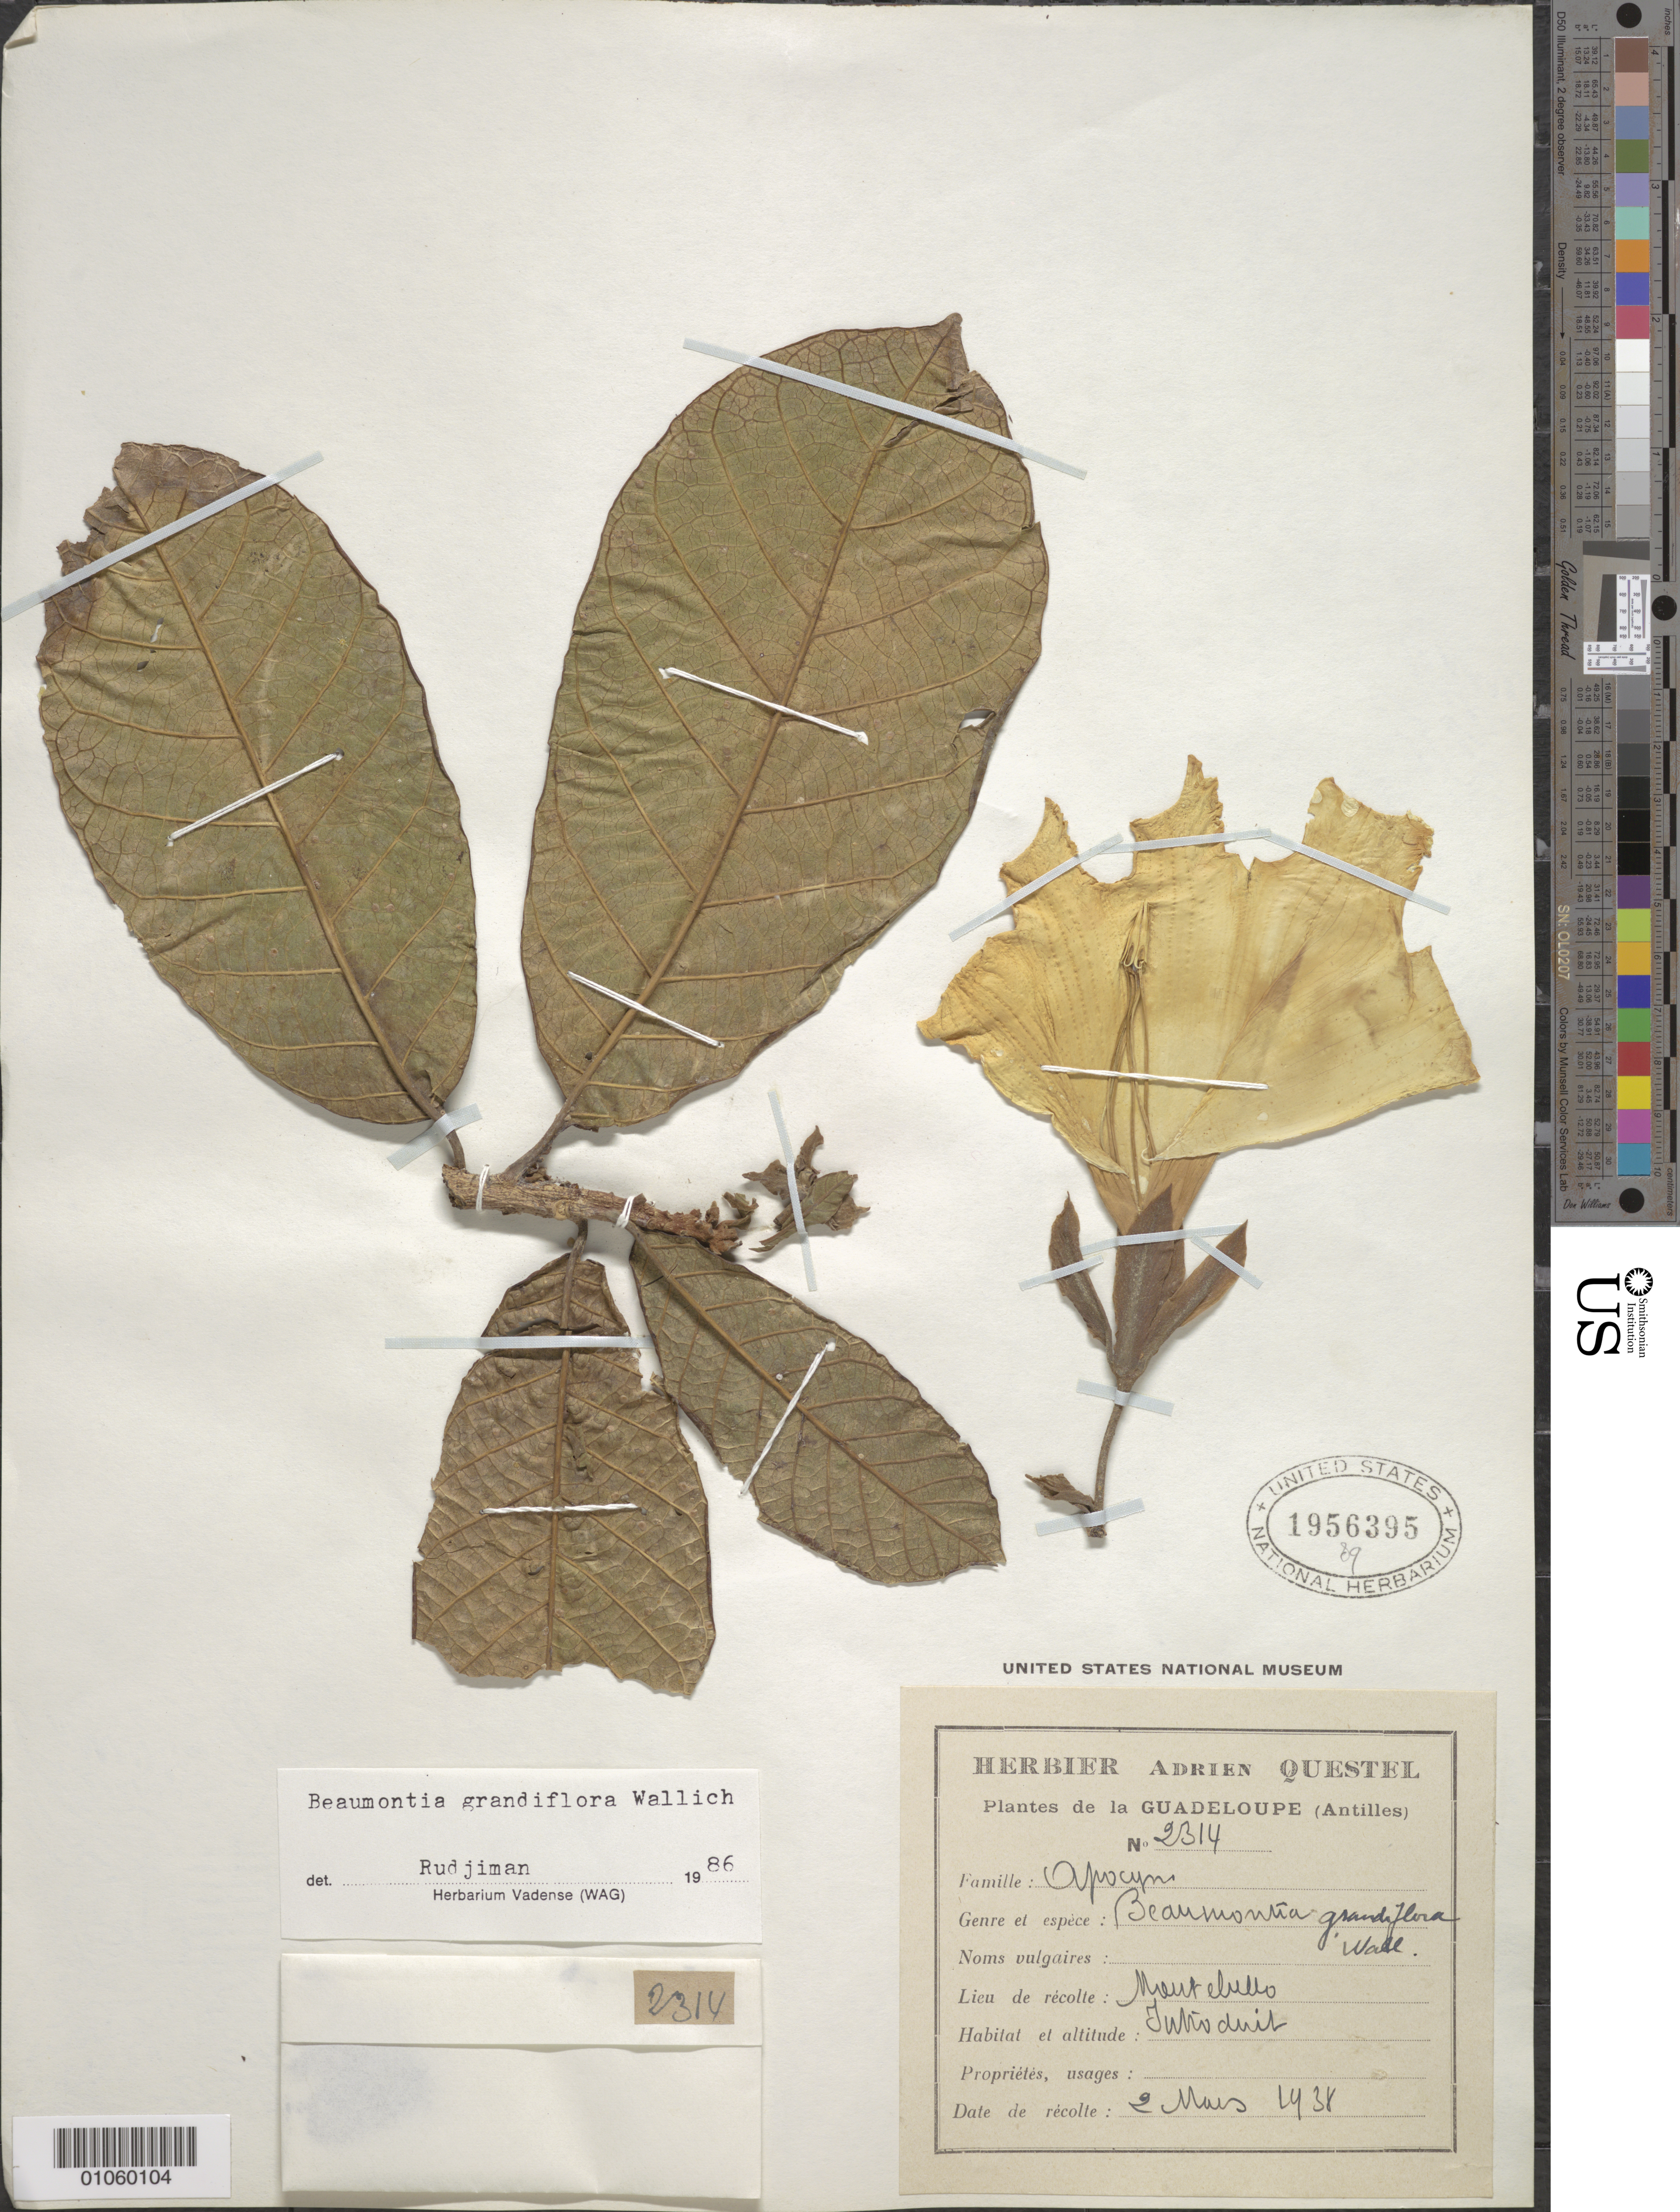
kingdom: Plantae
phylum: Tracheophyta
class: Magnoliopsida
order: Gentianales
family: Apocynaceae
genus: Beaumontia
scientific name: Beaumontia grandiflora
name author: Wall.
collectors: A. Questel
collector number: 2314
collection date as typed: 02 Mar 1938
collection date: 1938-03-02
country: Guadeloupe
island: Basse Terre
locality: Montebello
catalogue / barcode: US 1956395